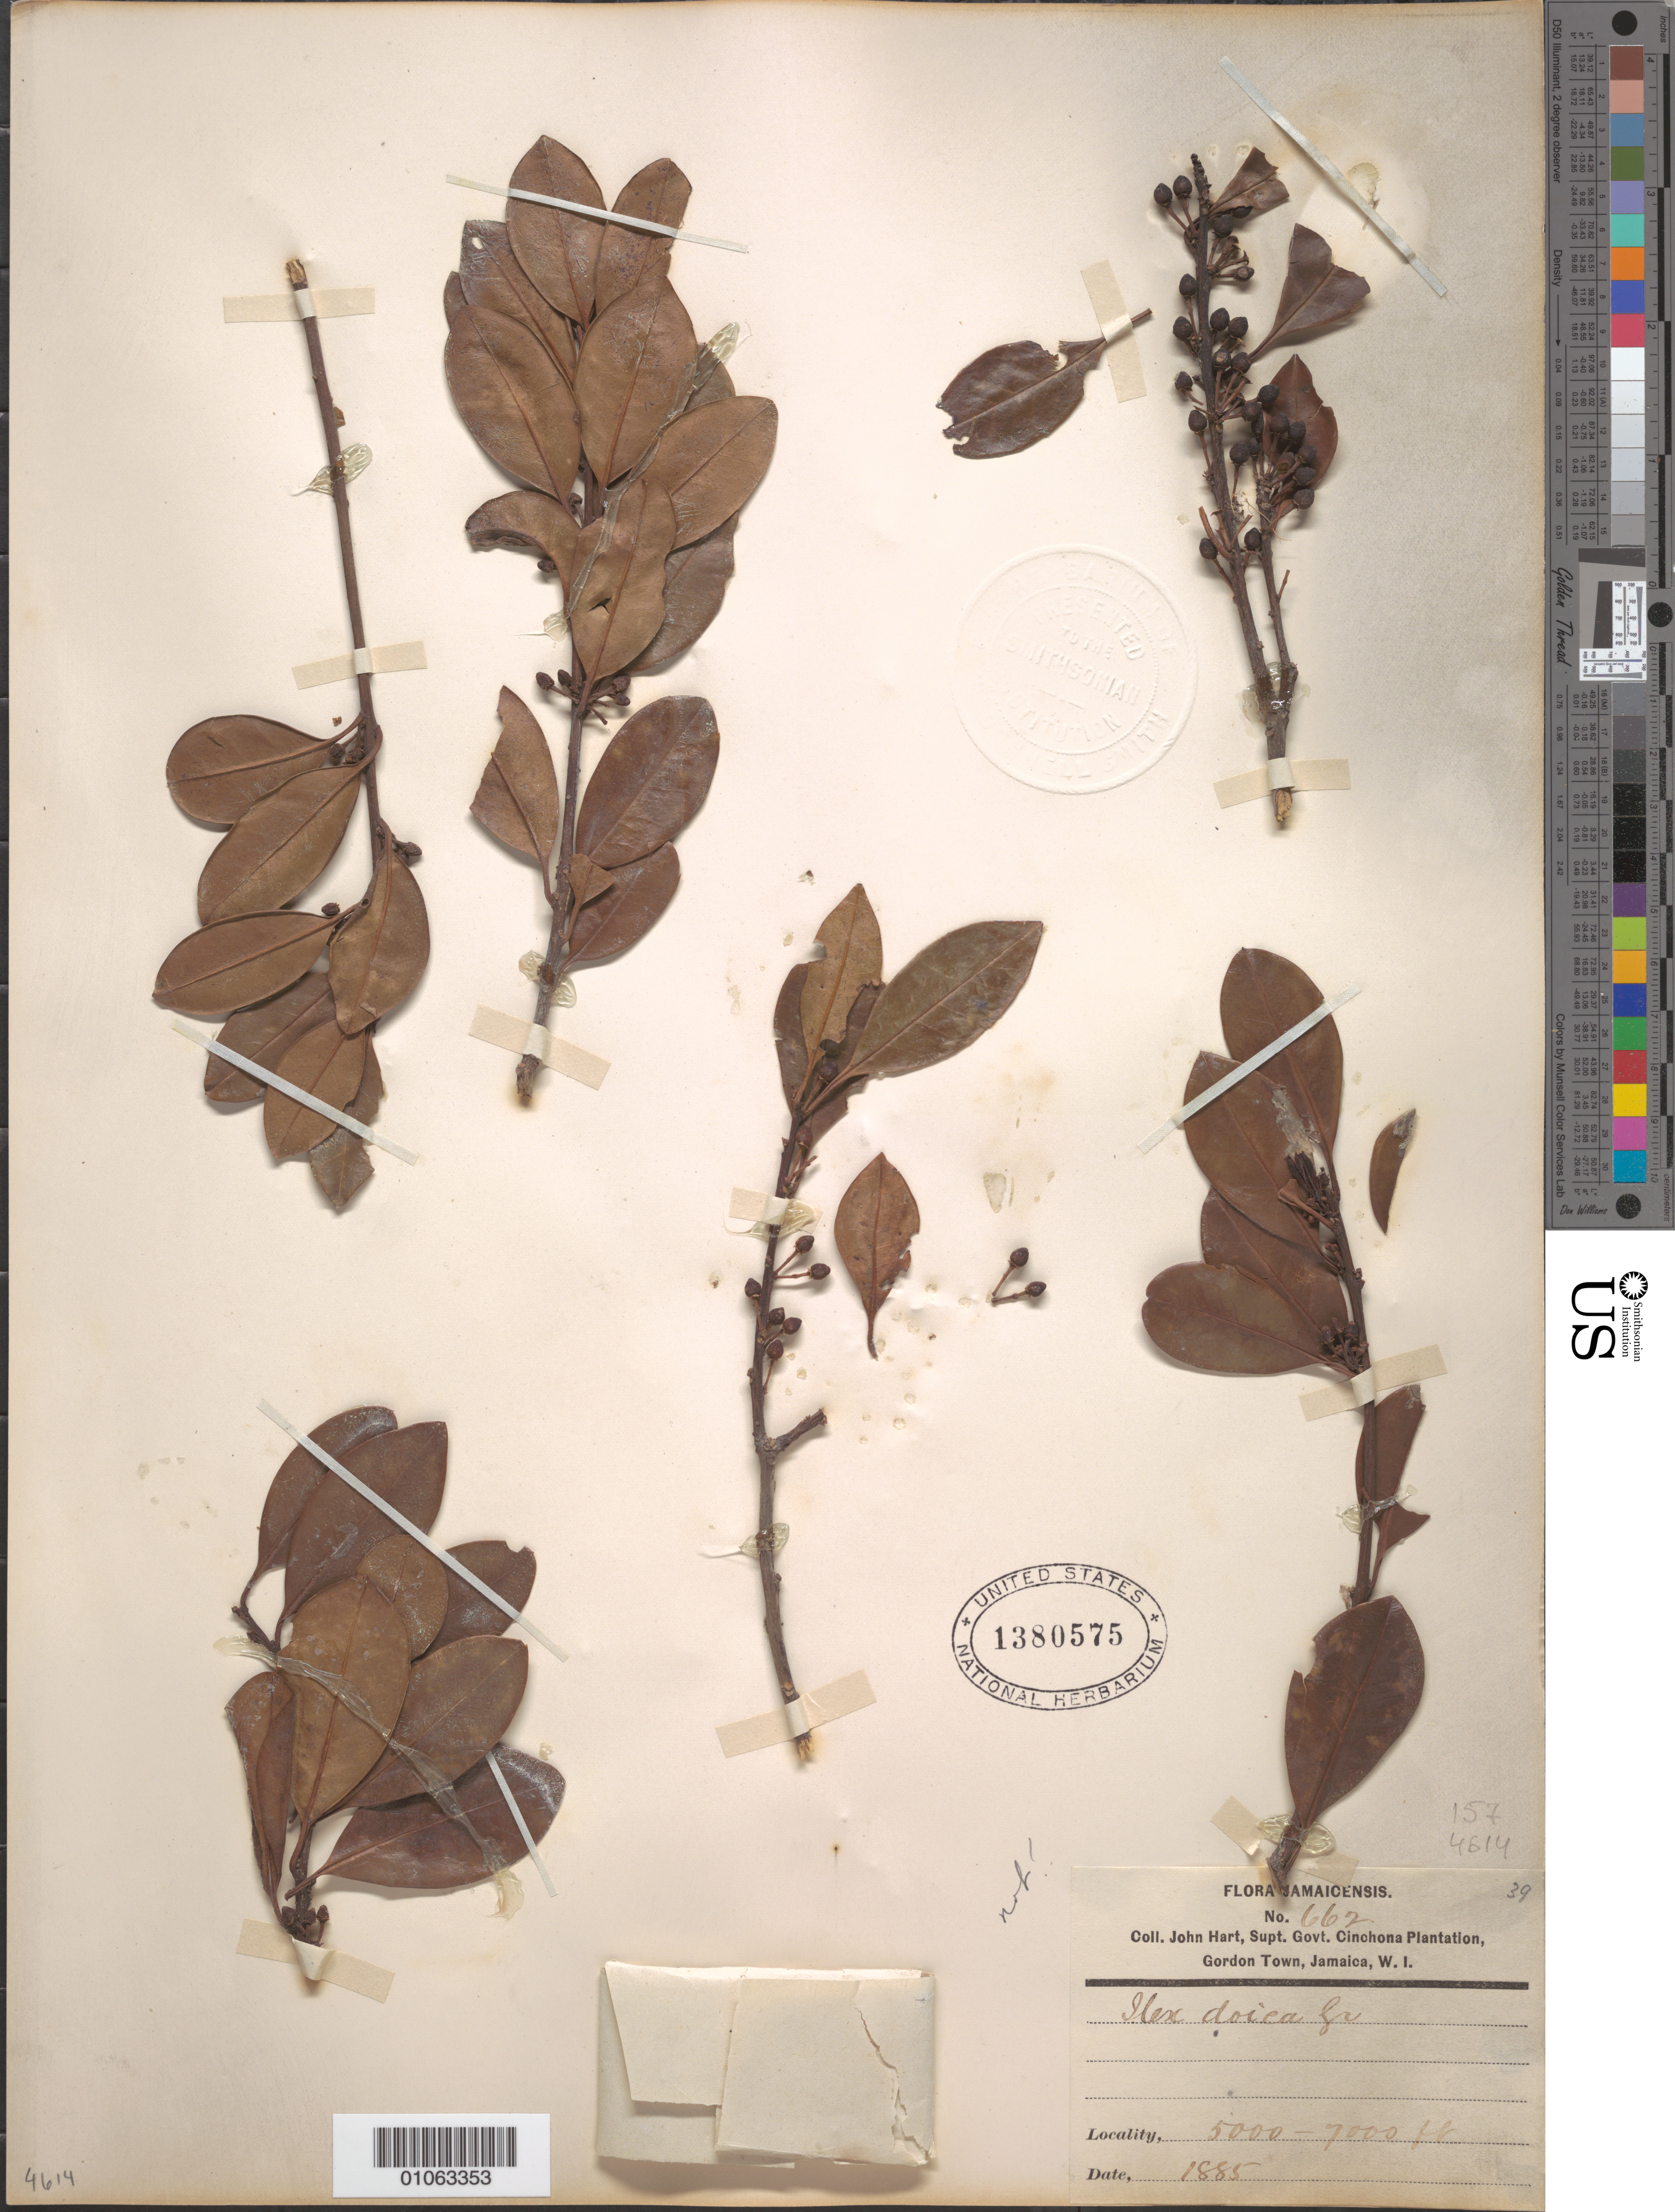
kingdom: Plantae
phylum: Tracheophyta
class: Magnoliopsida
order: Aquifoliales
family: Aquifoliaceae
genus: Ilex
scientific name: Ilex dioica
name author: (Vahl) Griseb.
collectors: J. Hart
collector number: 662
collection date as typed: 01 Jan 1885 to 31 Dec 1885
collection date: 1885-01-01/1885-12-31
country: Jamaica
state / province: Kingston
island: Jamaica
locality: Cinchona plantation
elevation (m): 1524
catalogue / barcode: US 1380575